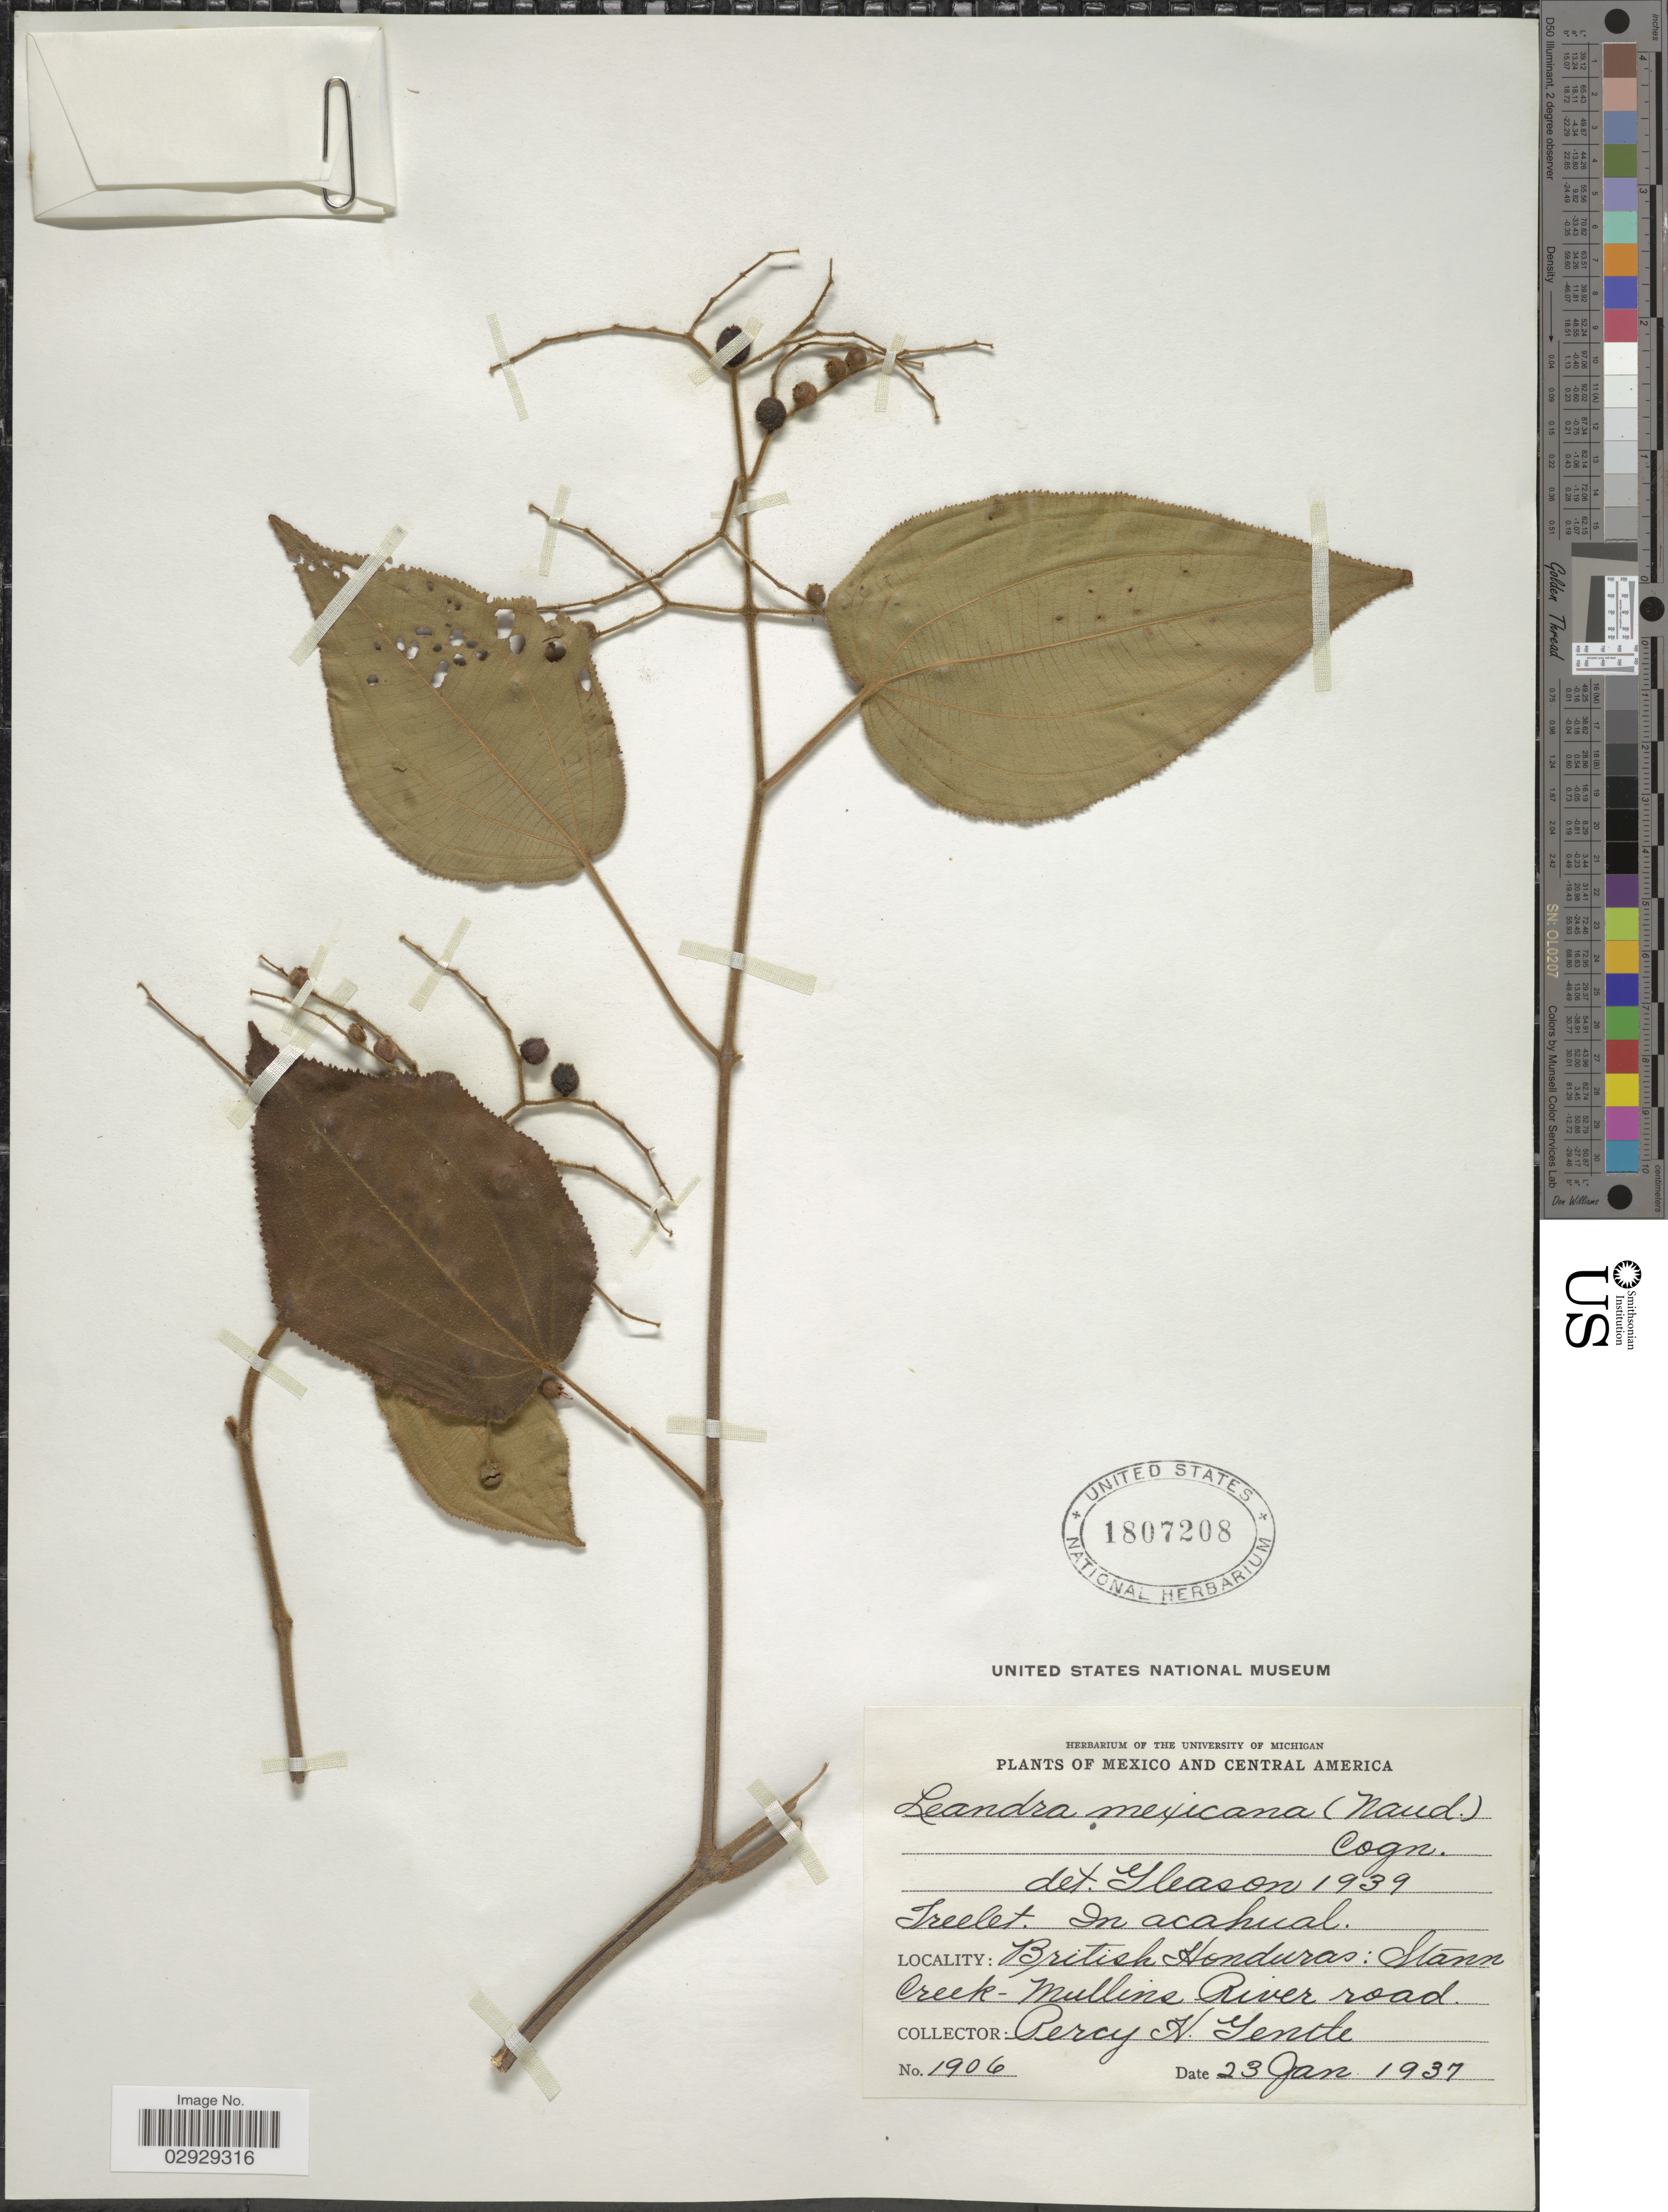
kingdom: Plantae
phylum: Tracheophyta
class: Magnoliopsida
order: Myrtales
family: Melastomataceae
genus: Leandra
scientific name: Leandra mexicana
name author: (Naudin) Cogn.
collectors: P. H. Gentle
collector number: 1906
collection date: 1937-01-23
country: Belize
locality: British Honduras: Stann Creek-Mullins River road.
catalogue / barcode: US 1807208